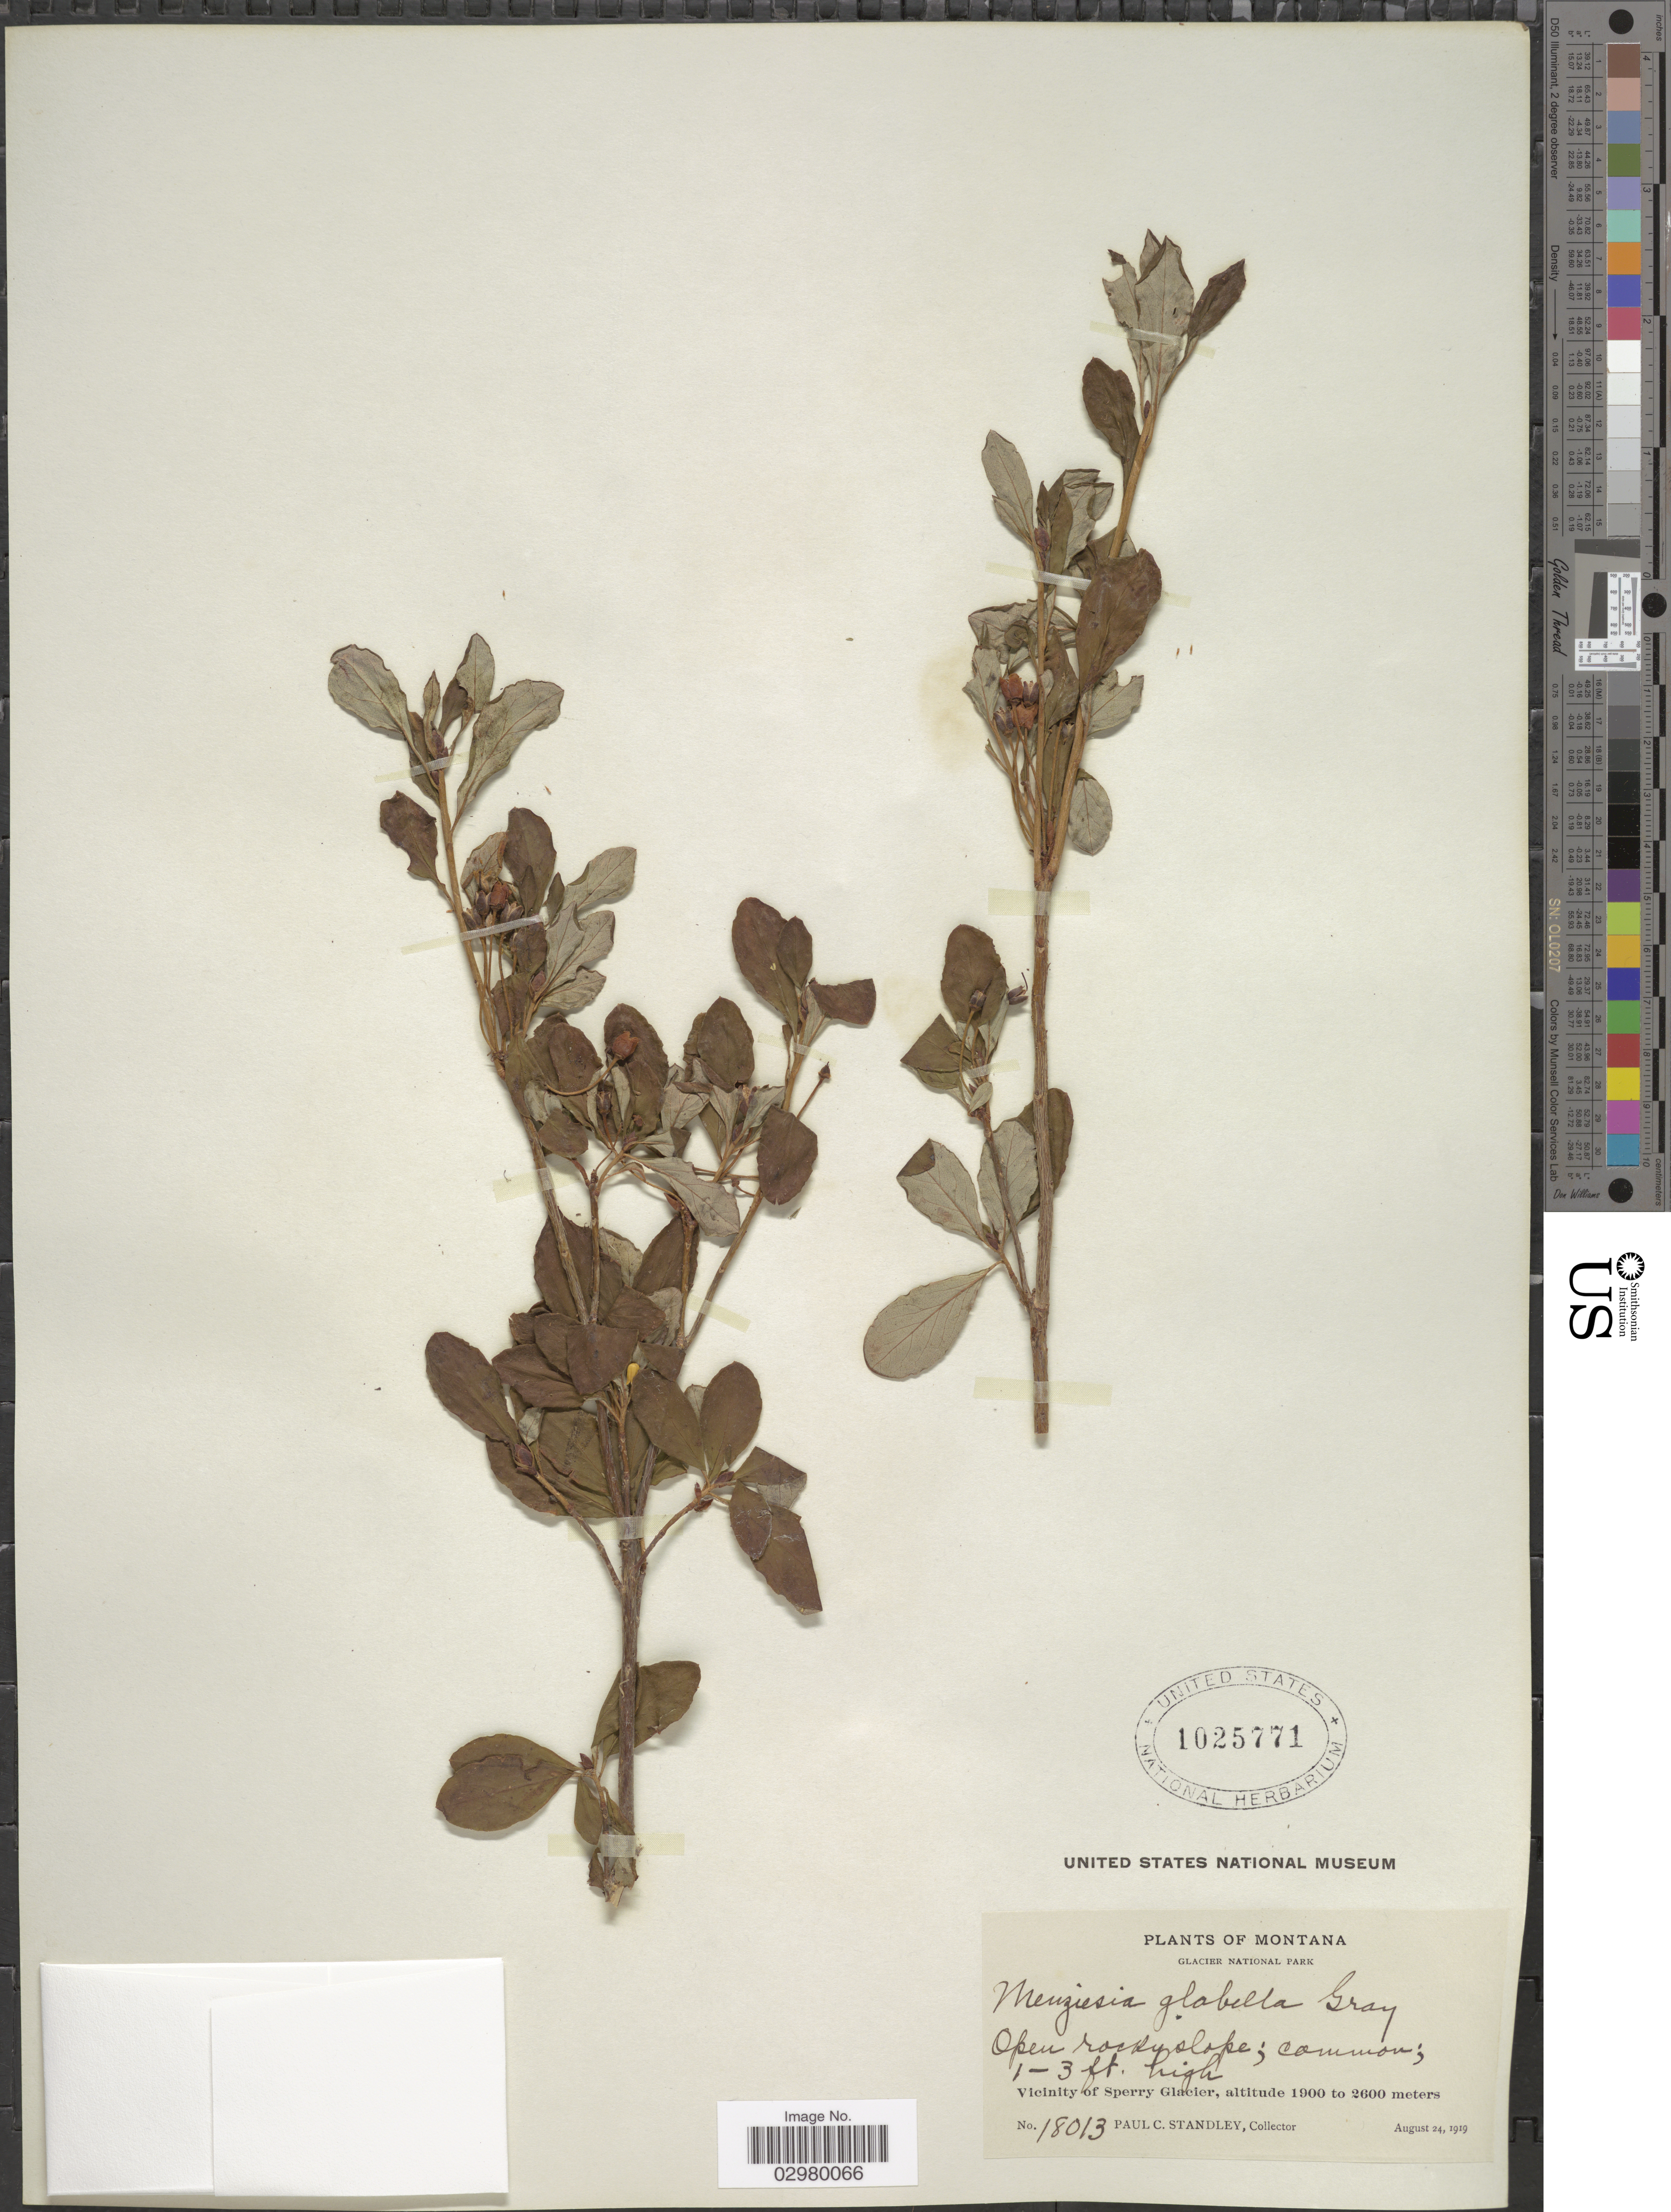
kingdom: Plantae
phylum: Tracheophyta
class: Magnoliopsida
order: Ericales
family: Ericaceae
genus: Menziesia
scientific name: Menziesia ferruginea subsp. glabella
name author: (A. Gray) Calder & Roy L. Taylor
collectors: P. C. Standley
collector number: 18013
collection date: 1919-08-24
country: United States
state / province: Montana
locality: Glacier National Park. Vicinity of Sperry Glacier.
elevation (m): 1900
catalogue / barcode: US 1025771